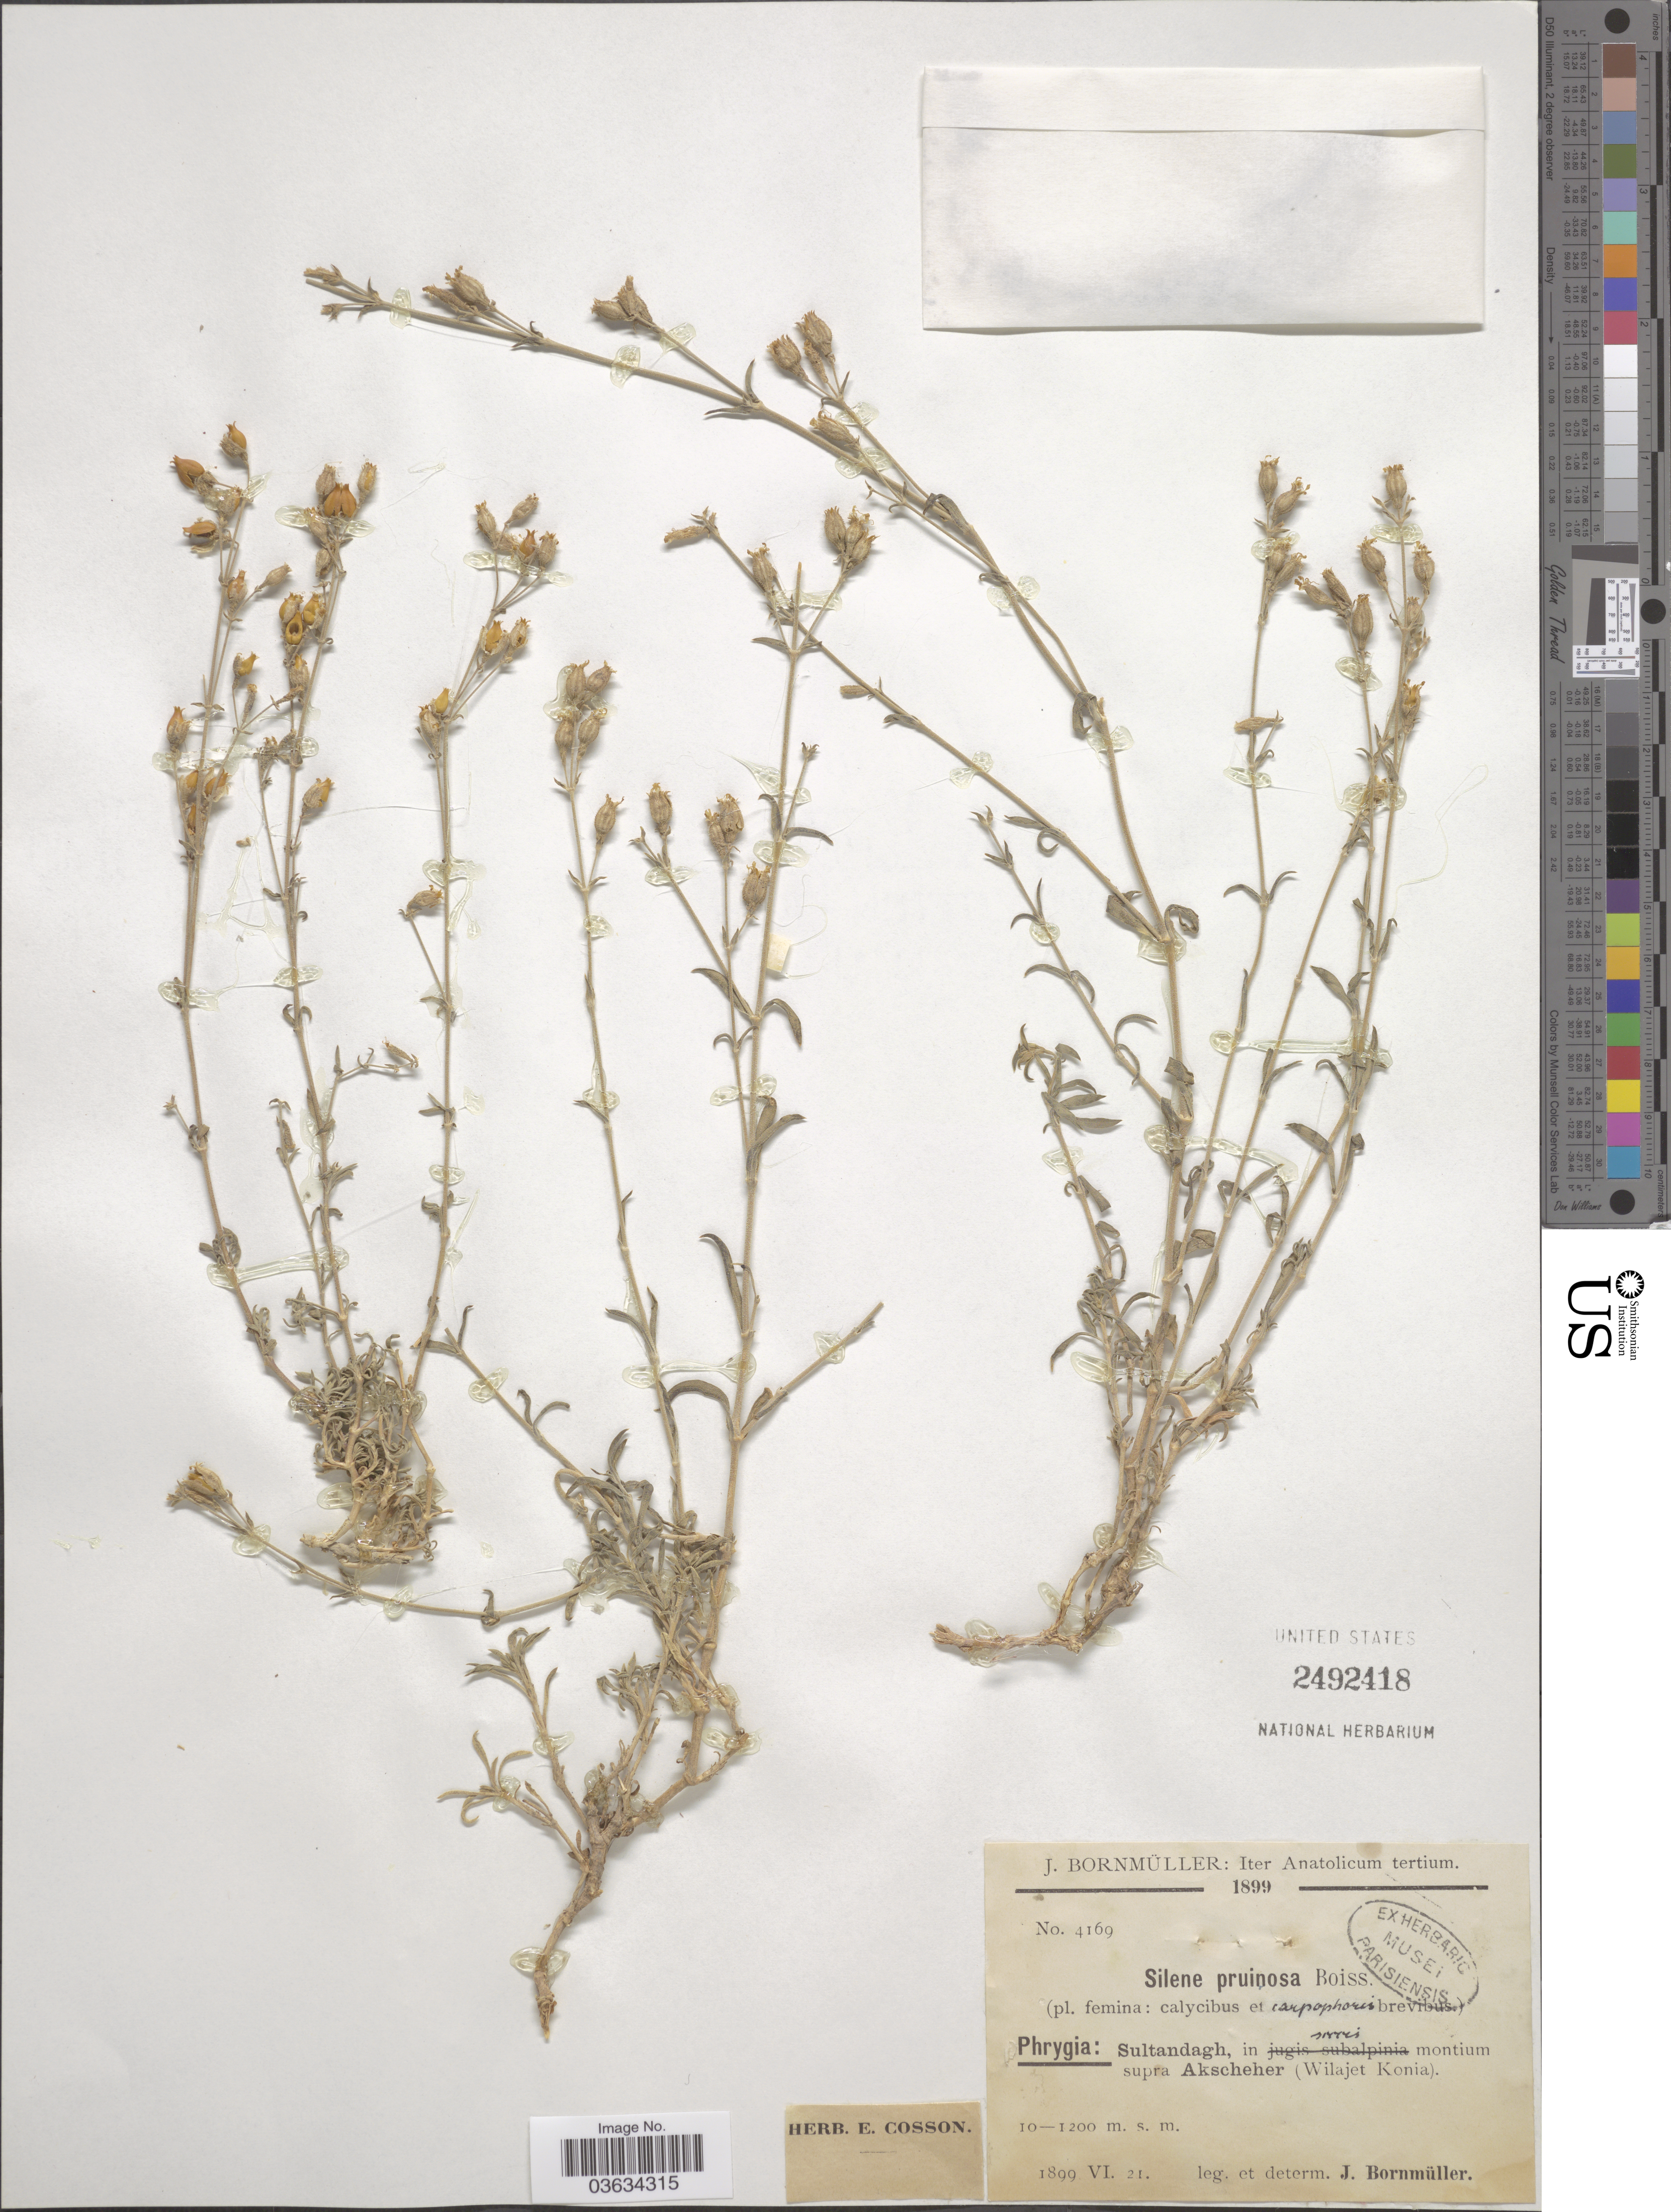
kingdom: Plantae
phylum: Tracheophyta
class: Magnoliopsida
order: Caryophyllales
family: Caryophyllaceae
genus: Silene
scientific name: Silene pruinosa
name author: Boiss.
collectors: J. Bornmüller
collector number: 4169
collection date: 1899-06-21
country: Turkey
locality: Phrygia: Sultandagh, in soccis montium supra Akscheher (Wilajet Konia).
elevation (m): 1000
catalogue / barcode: US 2492418